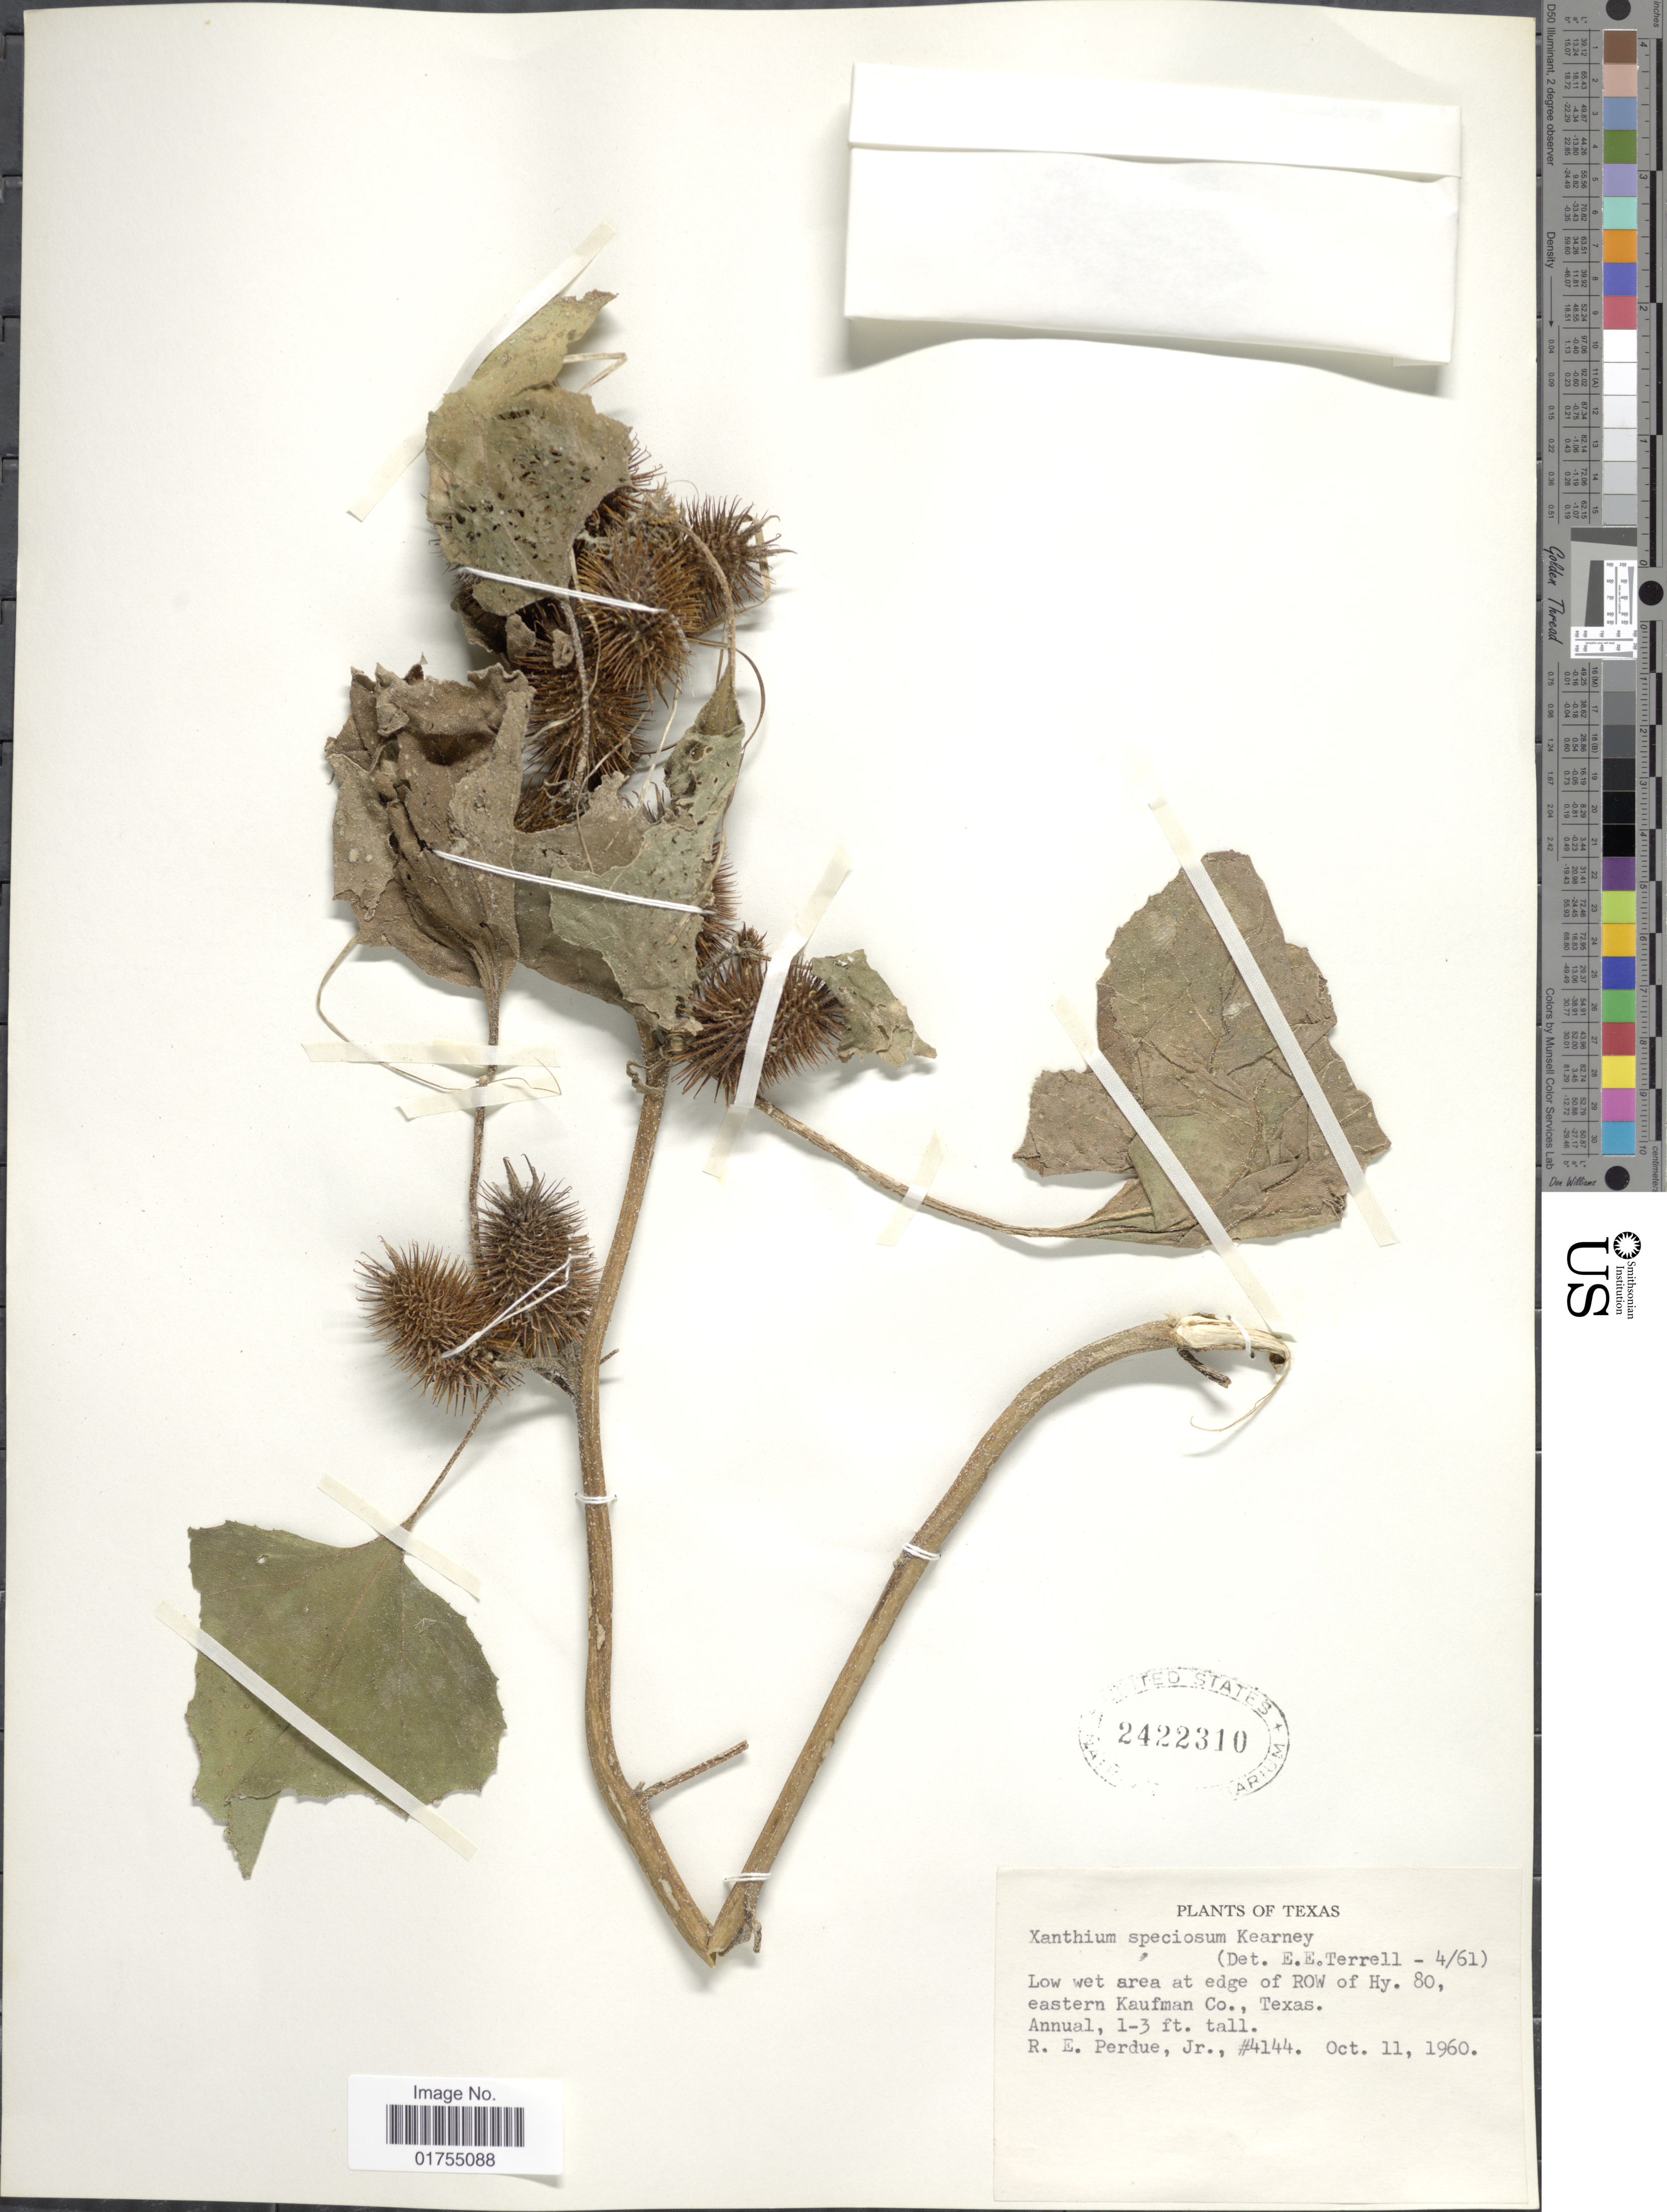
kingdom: Plantae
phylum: Tracheophyta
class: Magnoliopsida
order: Asterales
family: Asteraceae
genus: Xanthium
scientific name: Xanthium speciosum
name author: Kearney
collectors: R. E. Perdue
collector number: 4144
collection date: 1960-10-11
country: United States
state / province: Texas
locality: At edge of ROW of Hy 80, eastern Kaufman Co.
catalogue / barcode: US 2422310